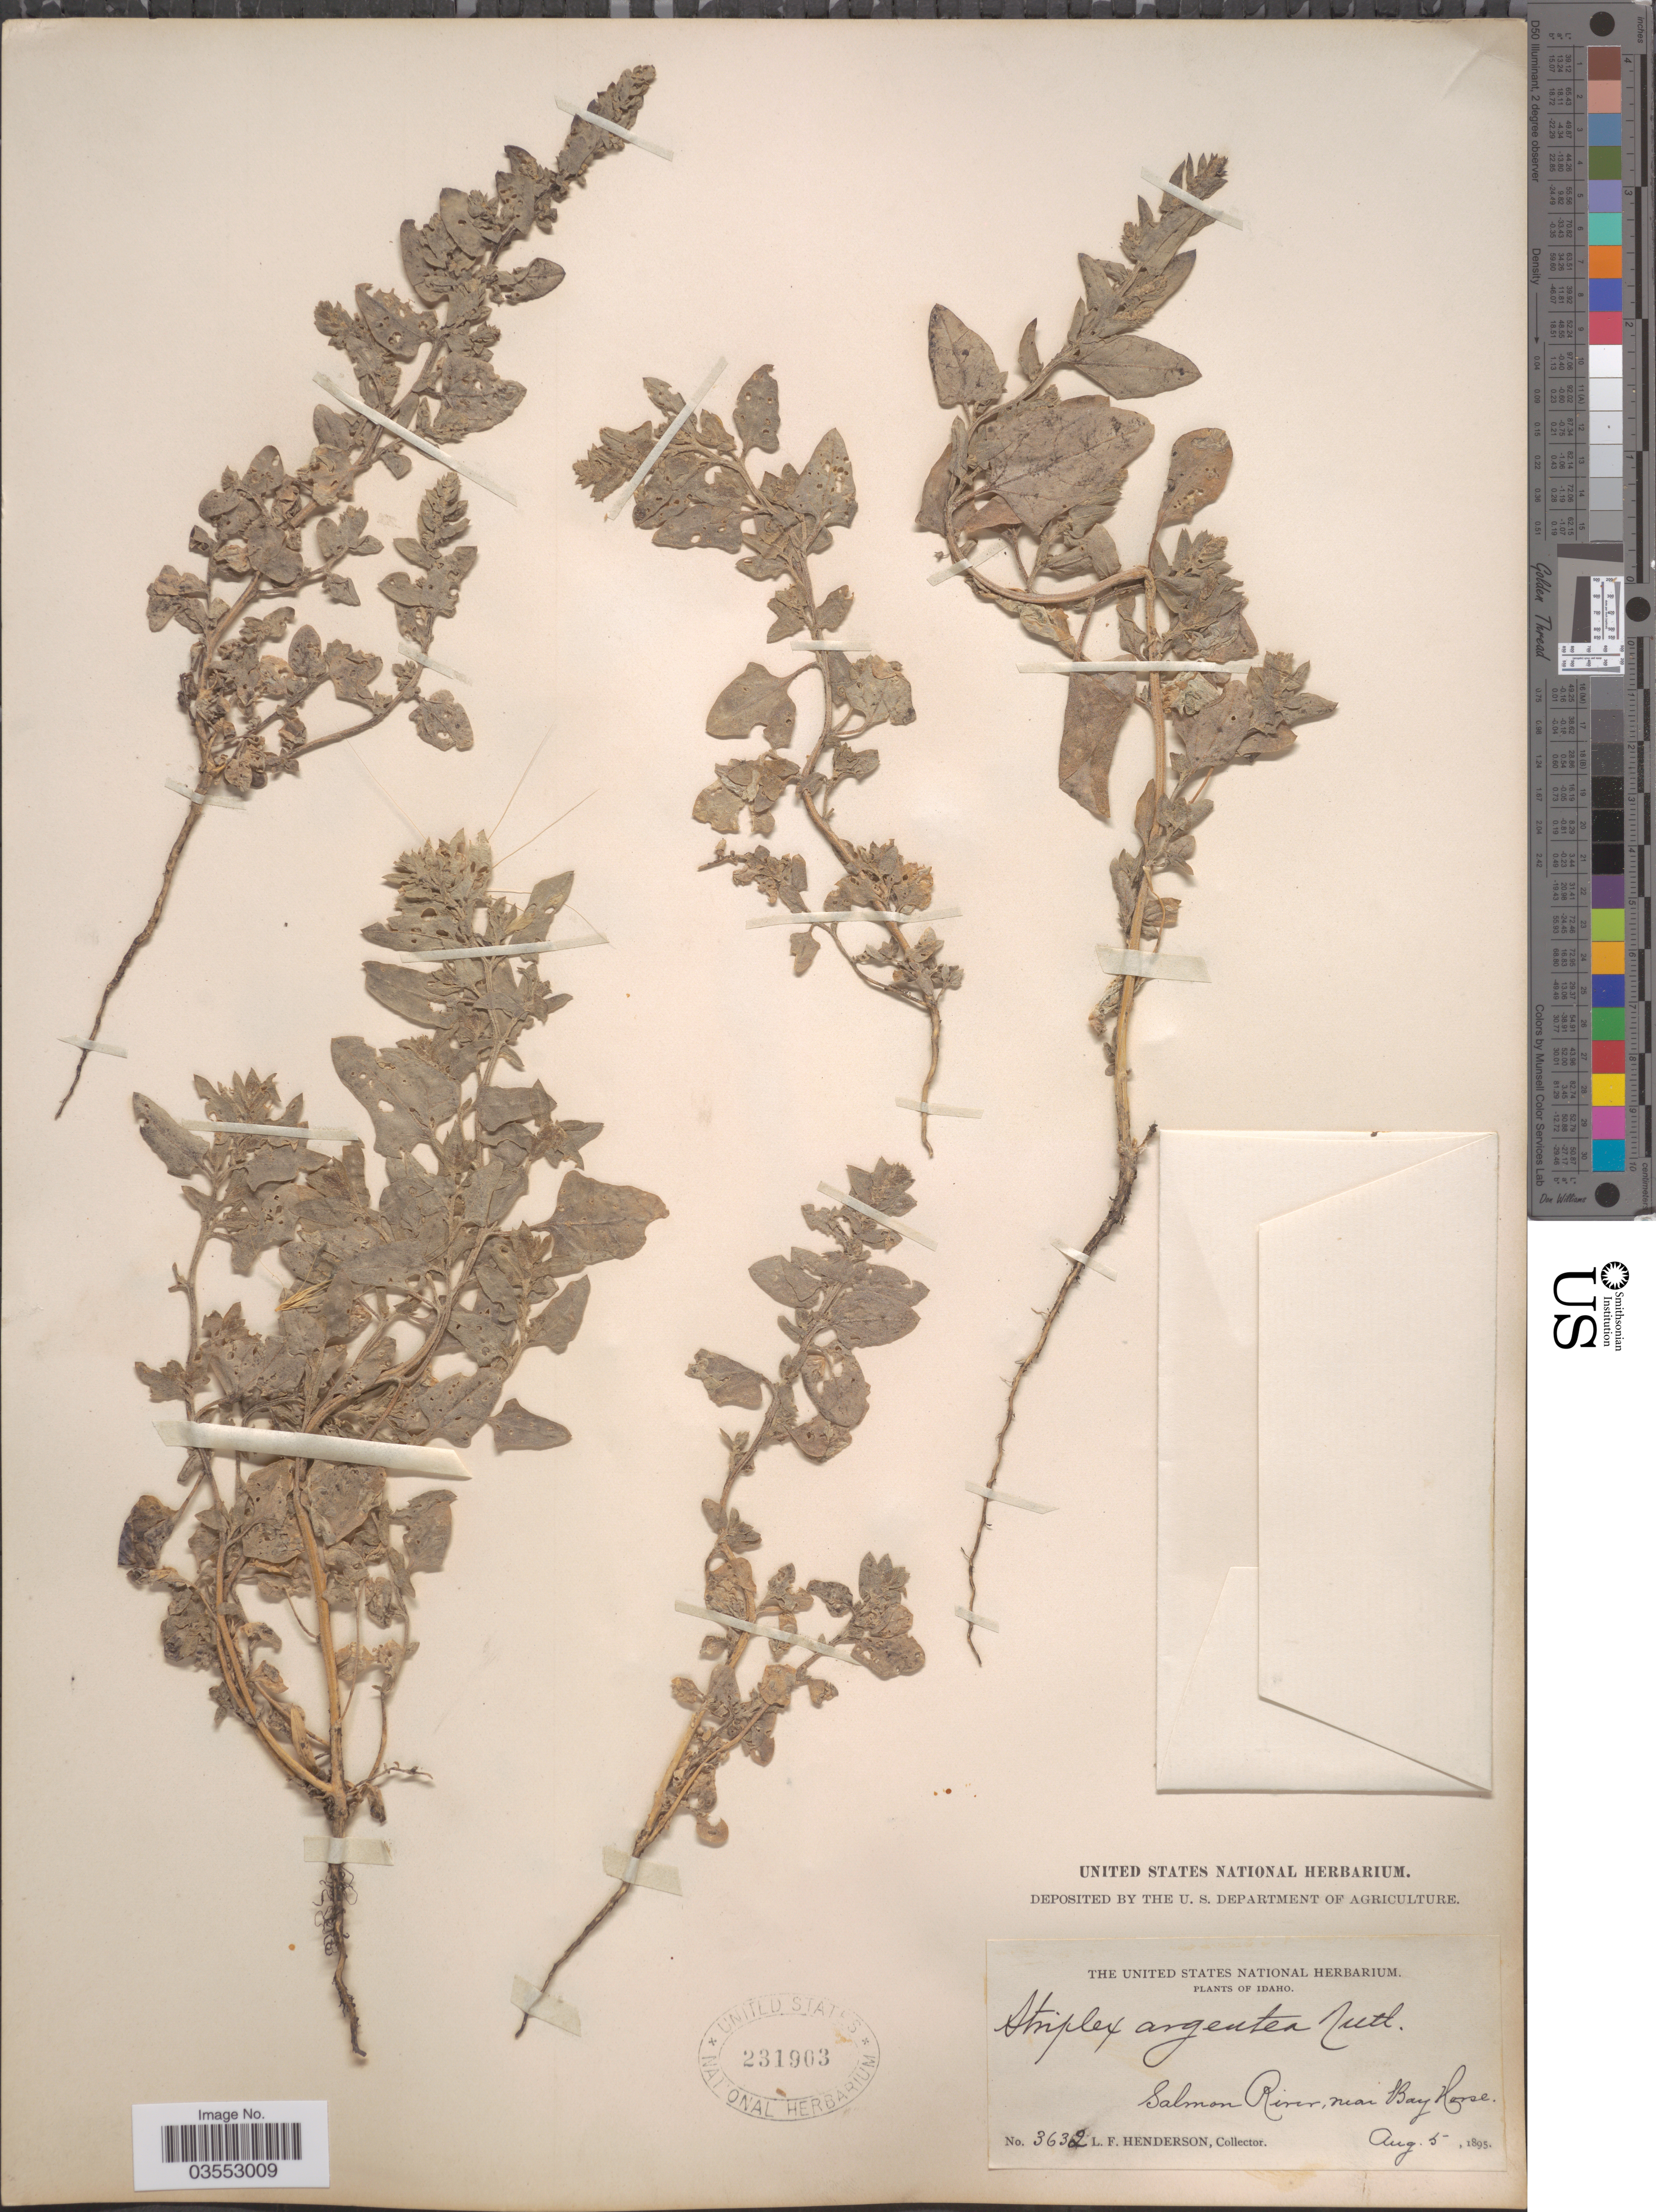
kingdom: Plantae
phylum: Tracheophyta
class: Magnoliopsida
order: Caryophyllales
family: Amaranthaceae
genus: Atriplex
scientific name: Atriplex truncata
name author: (Torr. ex S. Watson) A. Gray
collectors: L. Henderson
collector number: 3632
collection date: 1895-08-05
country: United States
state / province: Idaho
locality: Salmon River, near Bay Horse.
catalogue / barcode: US 231903